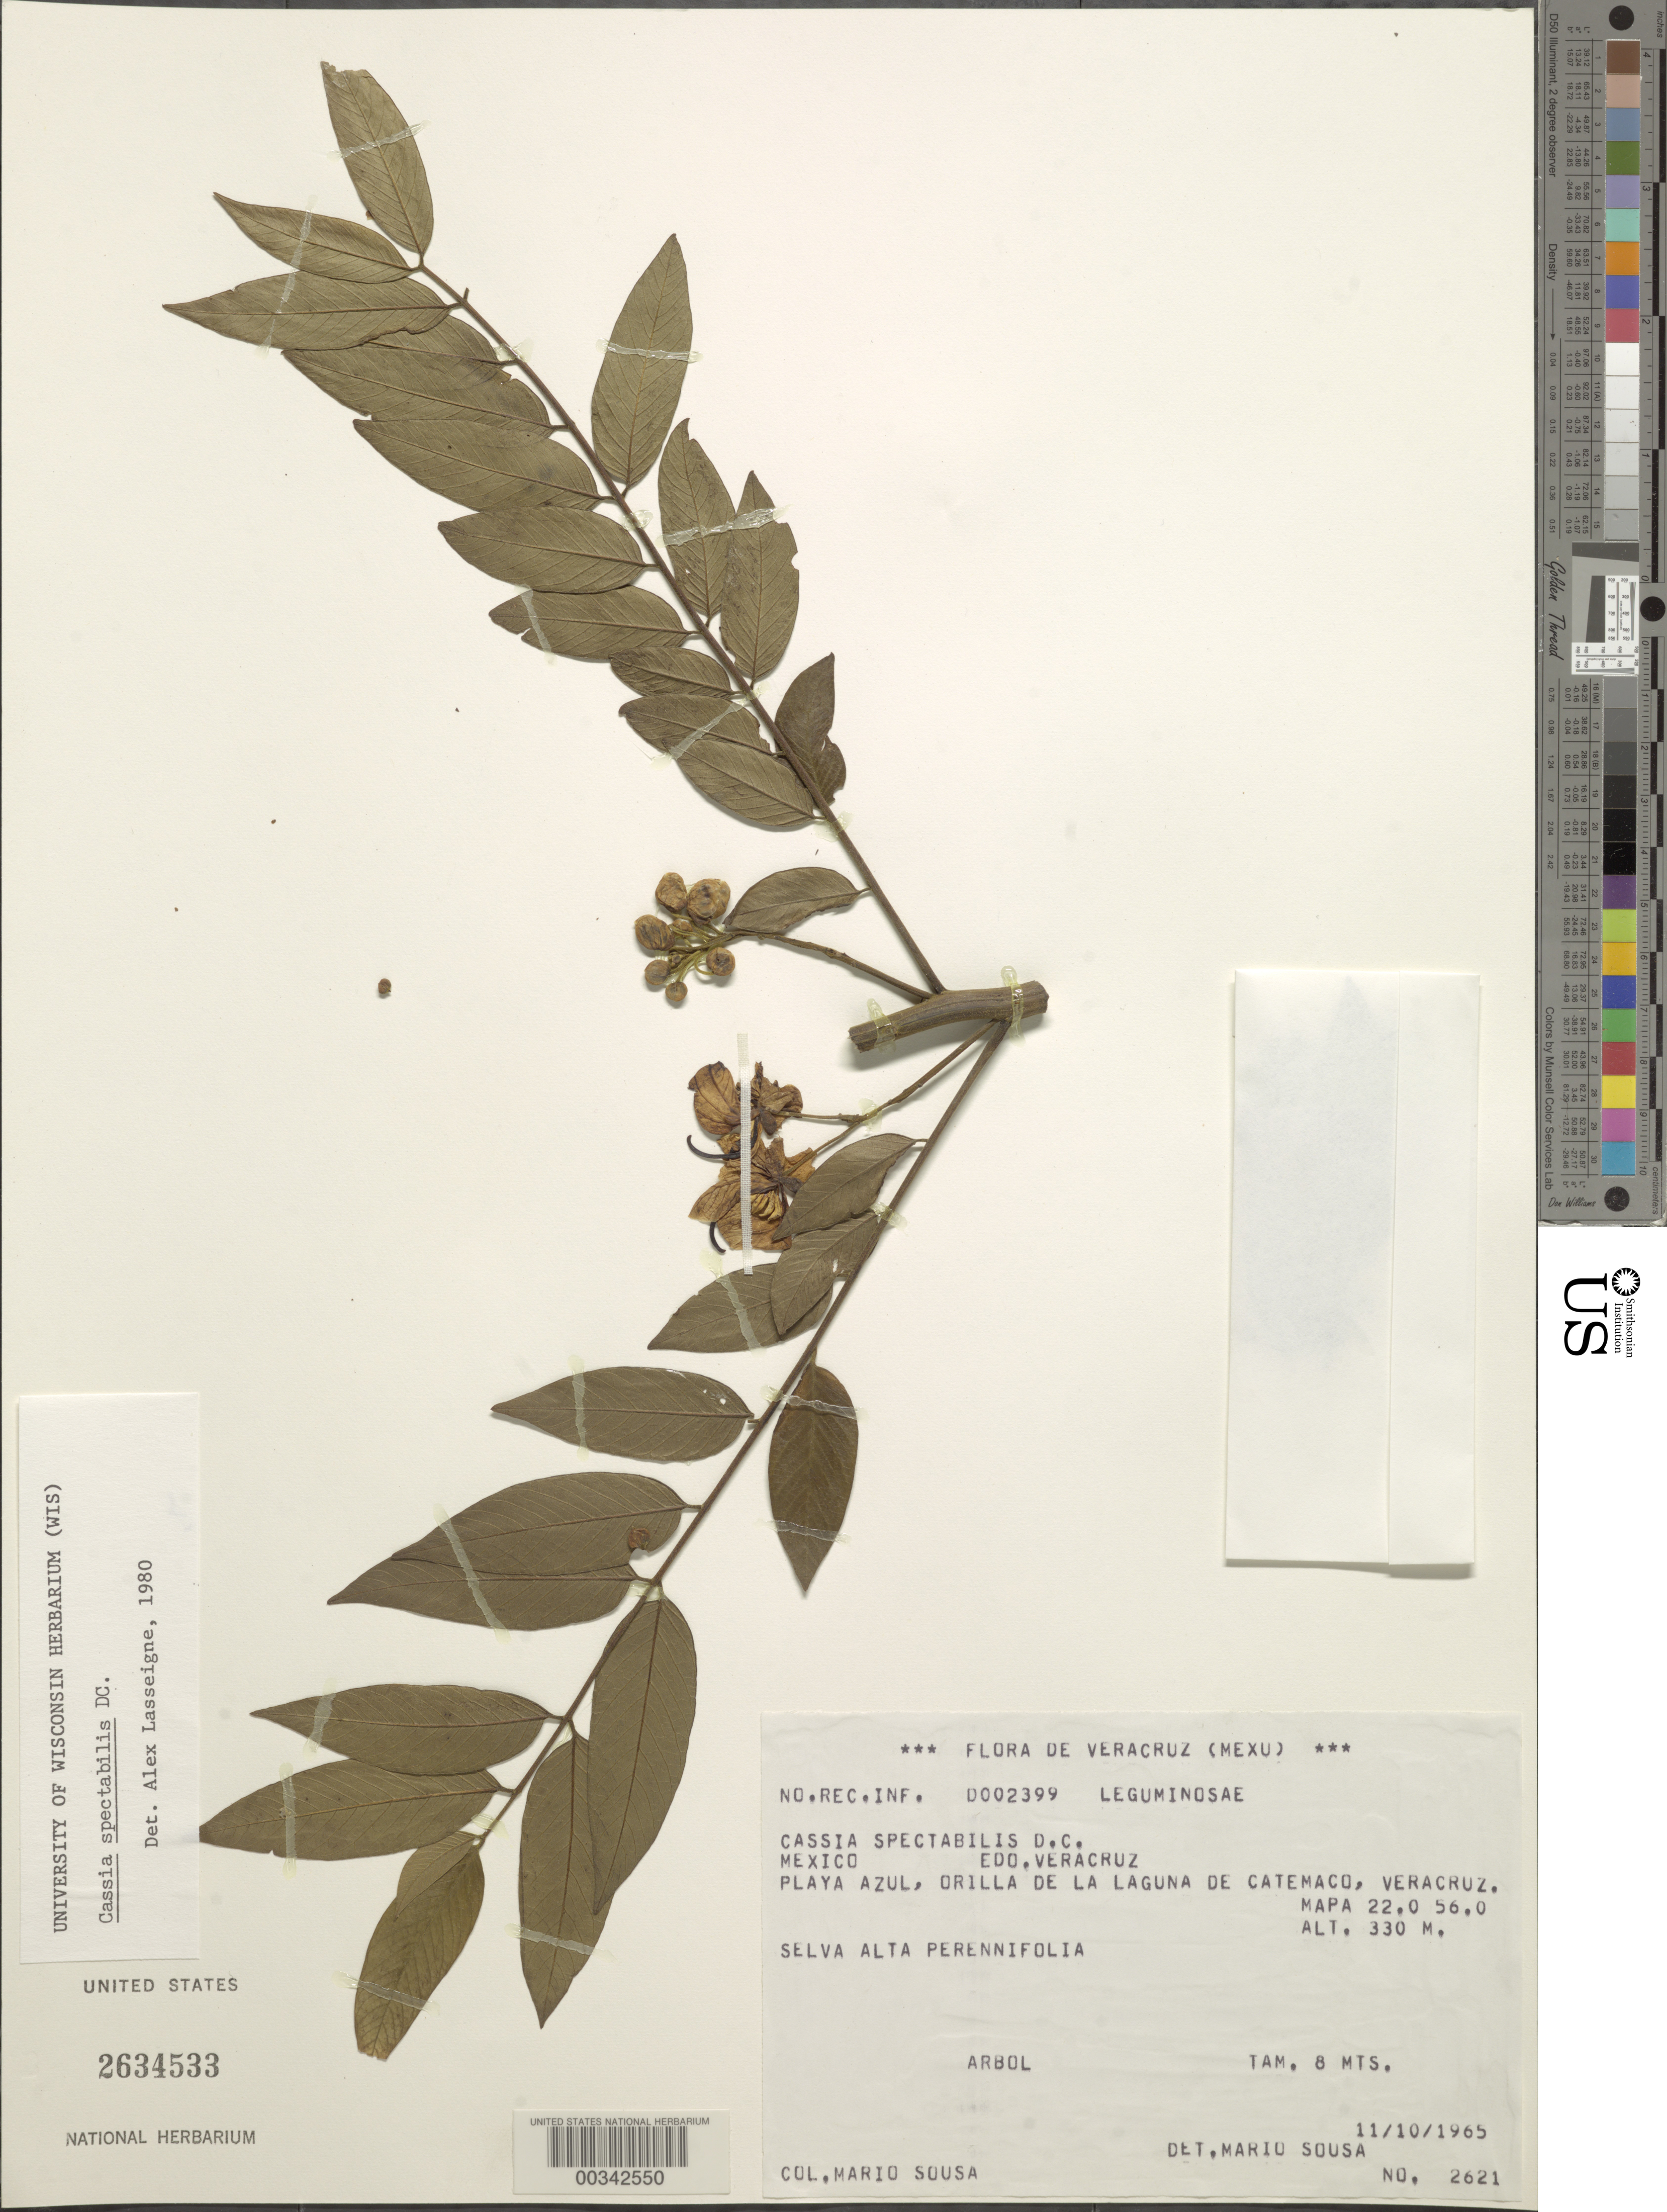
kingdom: Plantae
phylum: Tracheophyta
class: Magnoliopsida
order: Fabales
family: Fabaceae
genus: Senna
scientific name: Senna spectabilis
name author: (DC.) H.S. Irwin & Barneby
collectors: M. Sousa S.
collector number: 2621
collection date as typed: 11 Oct 1965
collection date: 1965-10-11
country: Mexico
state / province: Veracruz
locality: Playa azul, edge of la laguna de catemaco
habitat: Tall forest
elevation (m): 330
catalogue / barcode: US 2634533